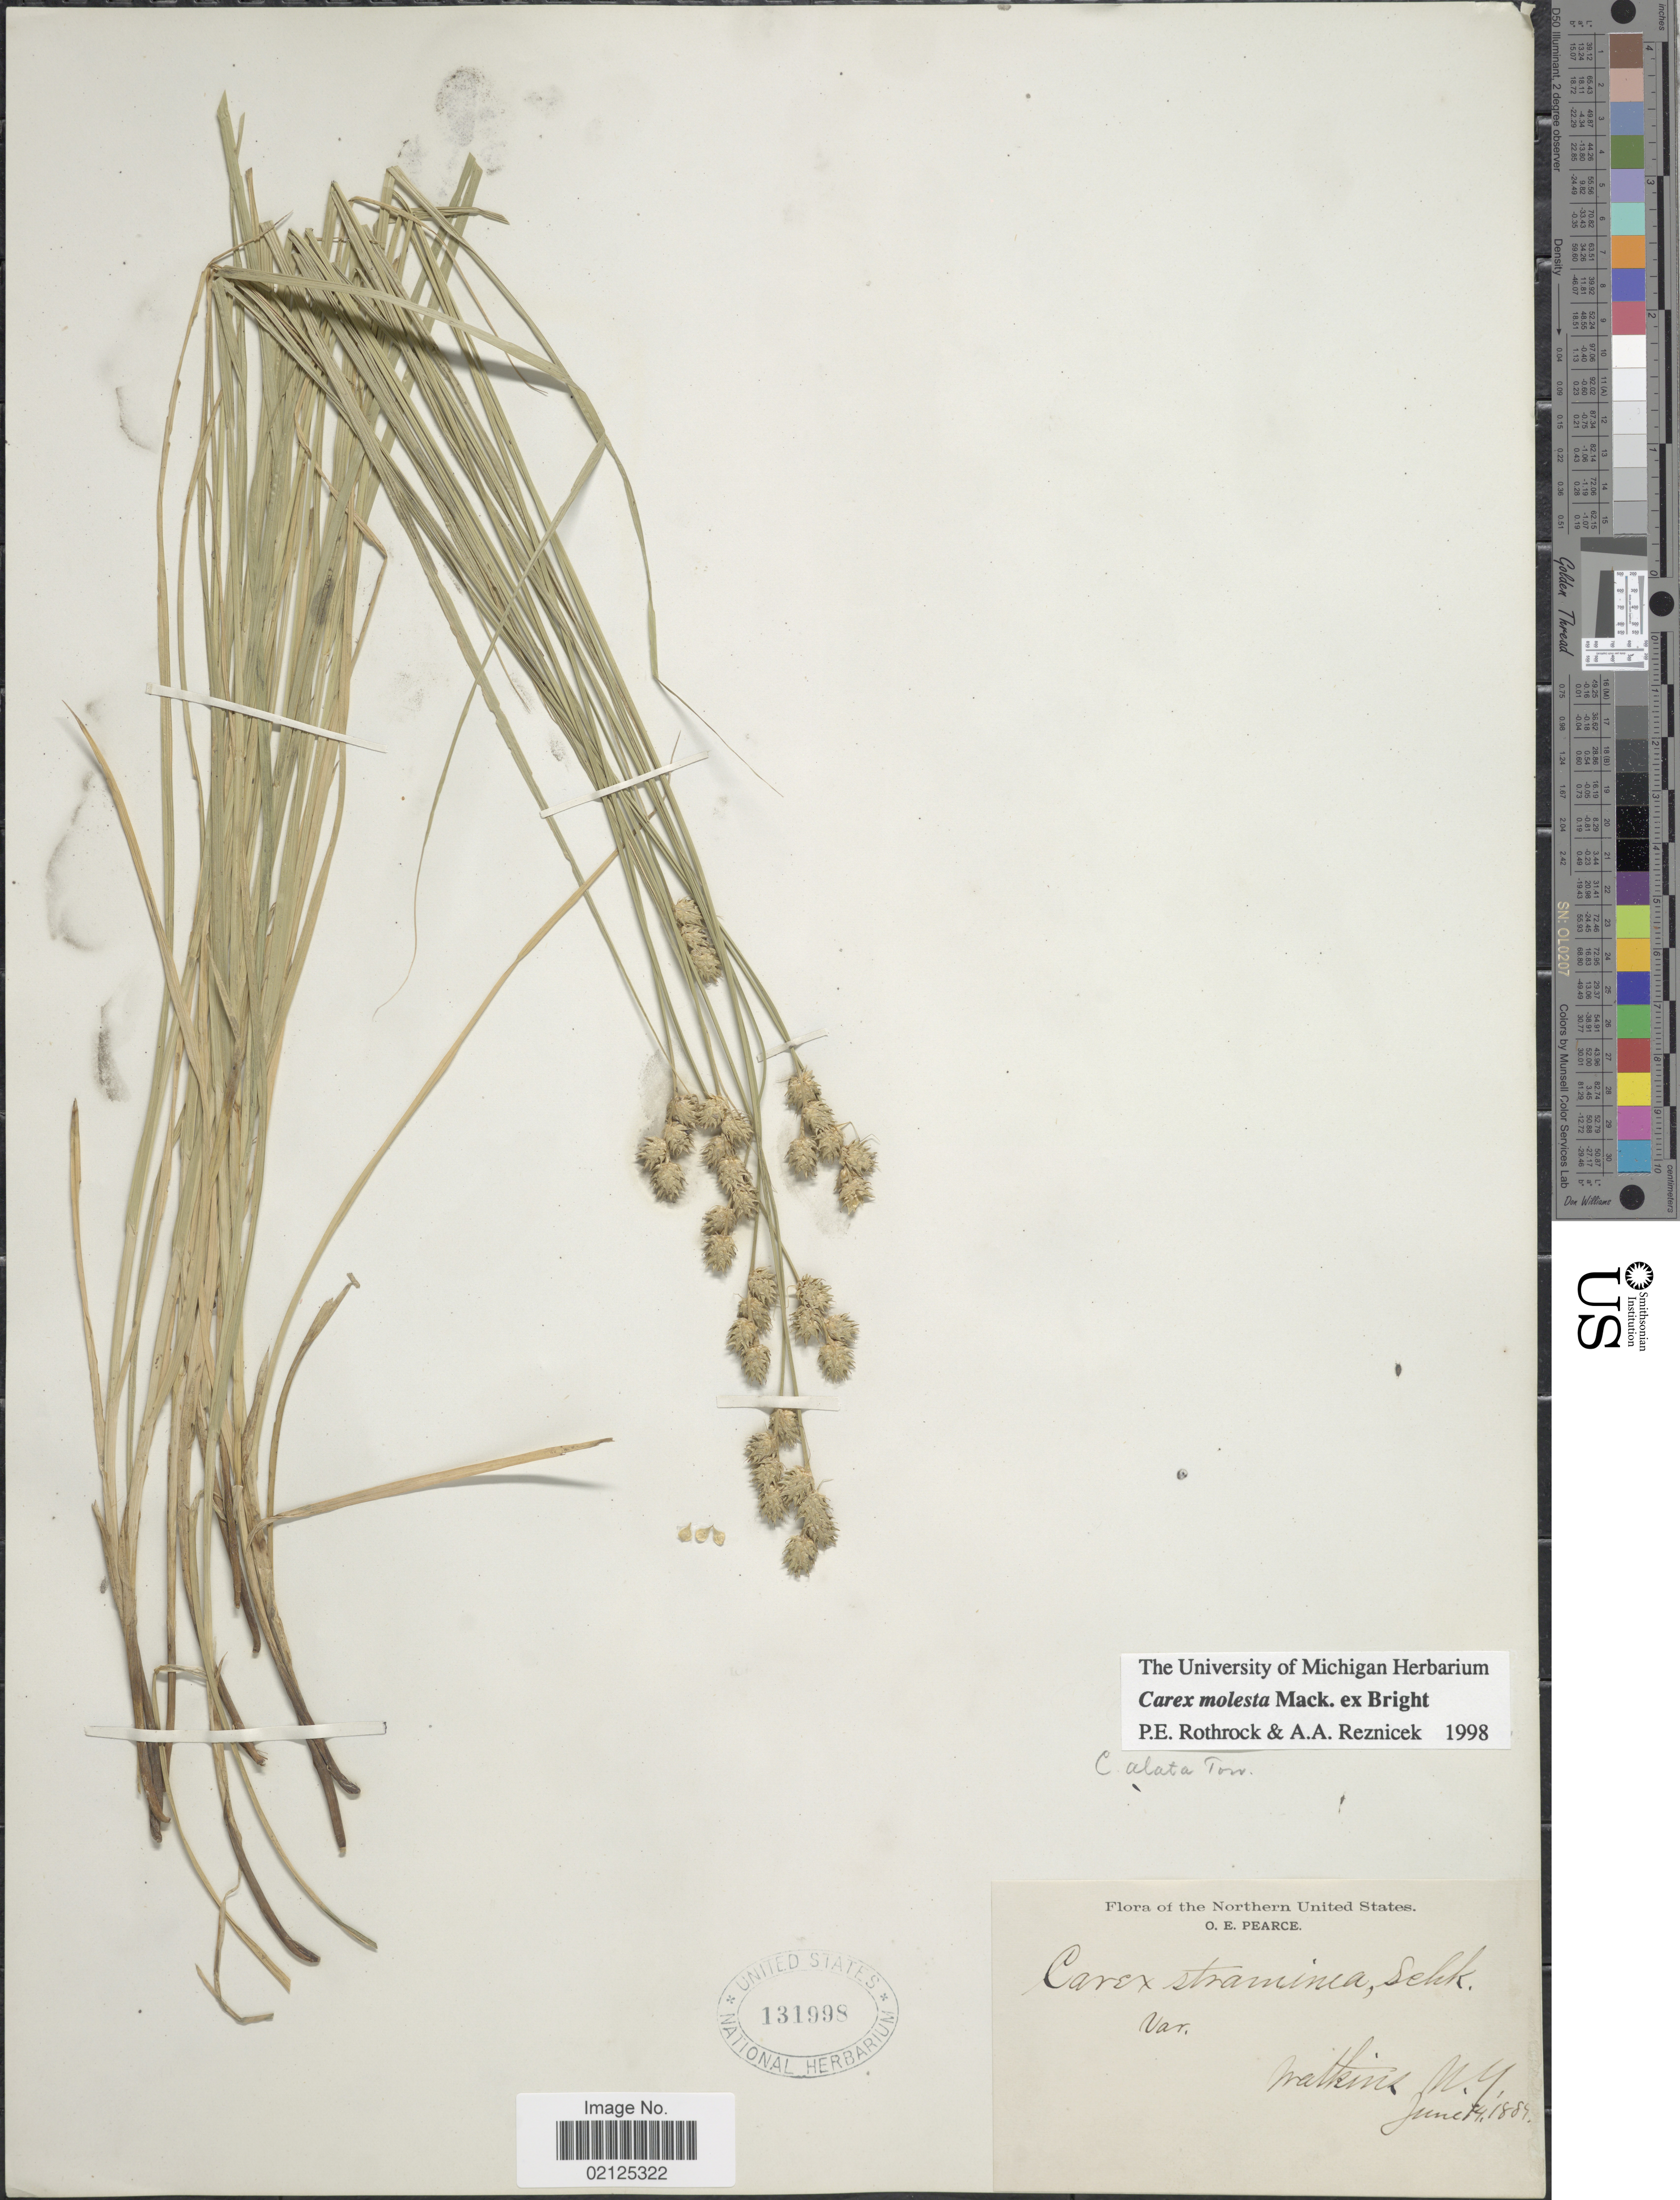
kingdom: Plantae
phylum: Tracheophyta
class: Liliopsida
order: Poales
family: Cyperaceae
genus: Carex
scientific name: Carex molesta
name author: Mack.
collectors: O. E. Pearce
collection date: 1889-06-14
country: United States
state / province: New York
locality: Watkins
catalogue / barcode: US 131998